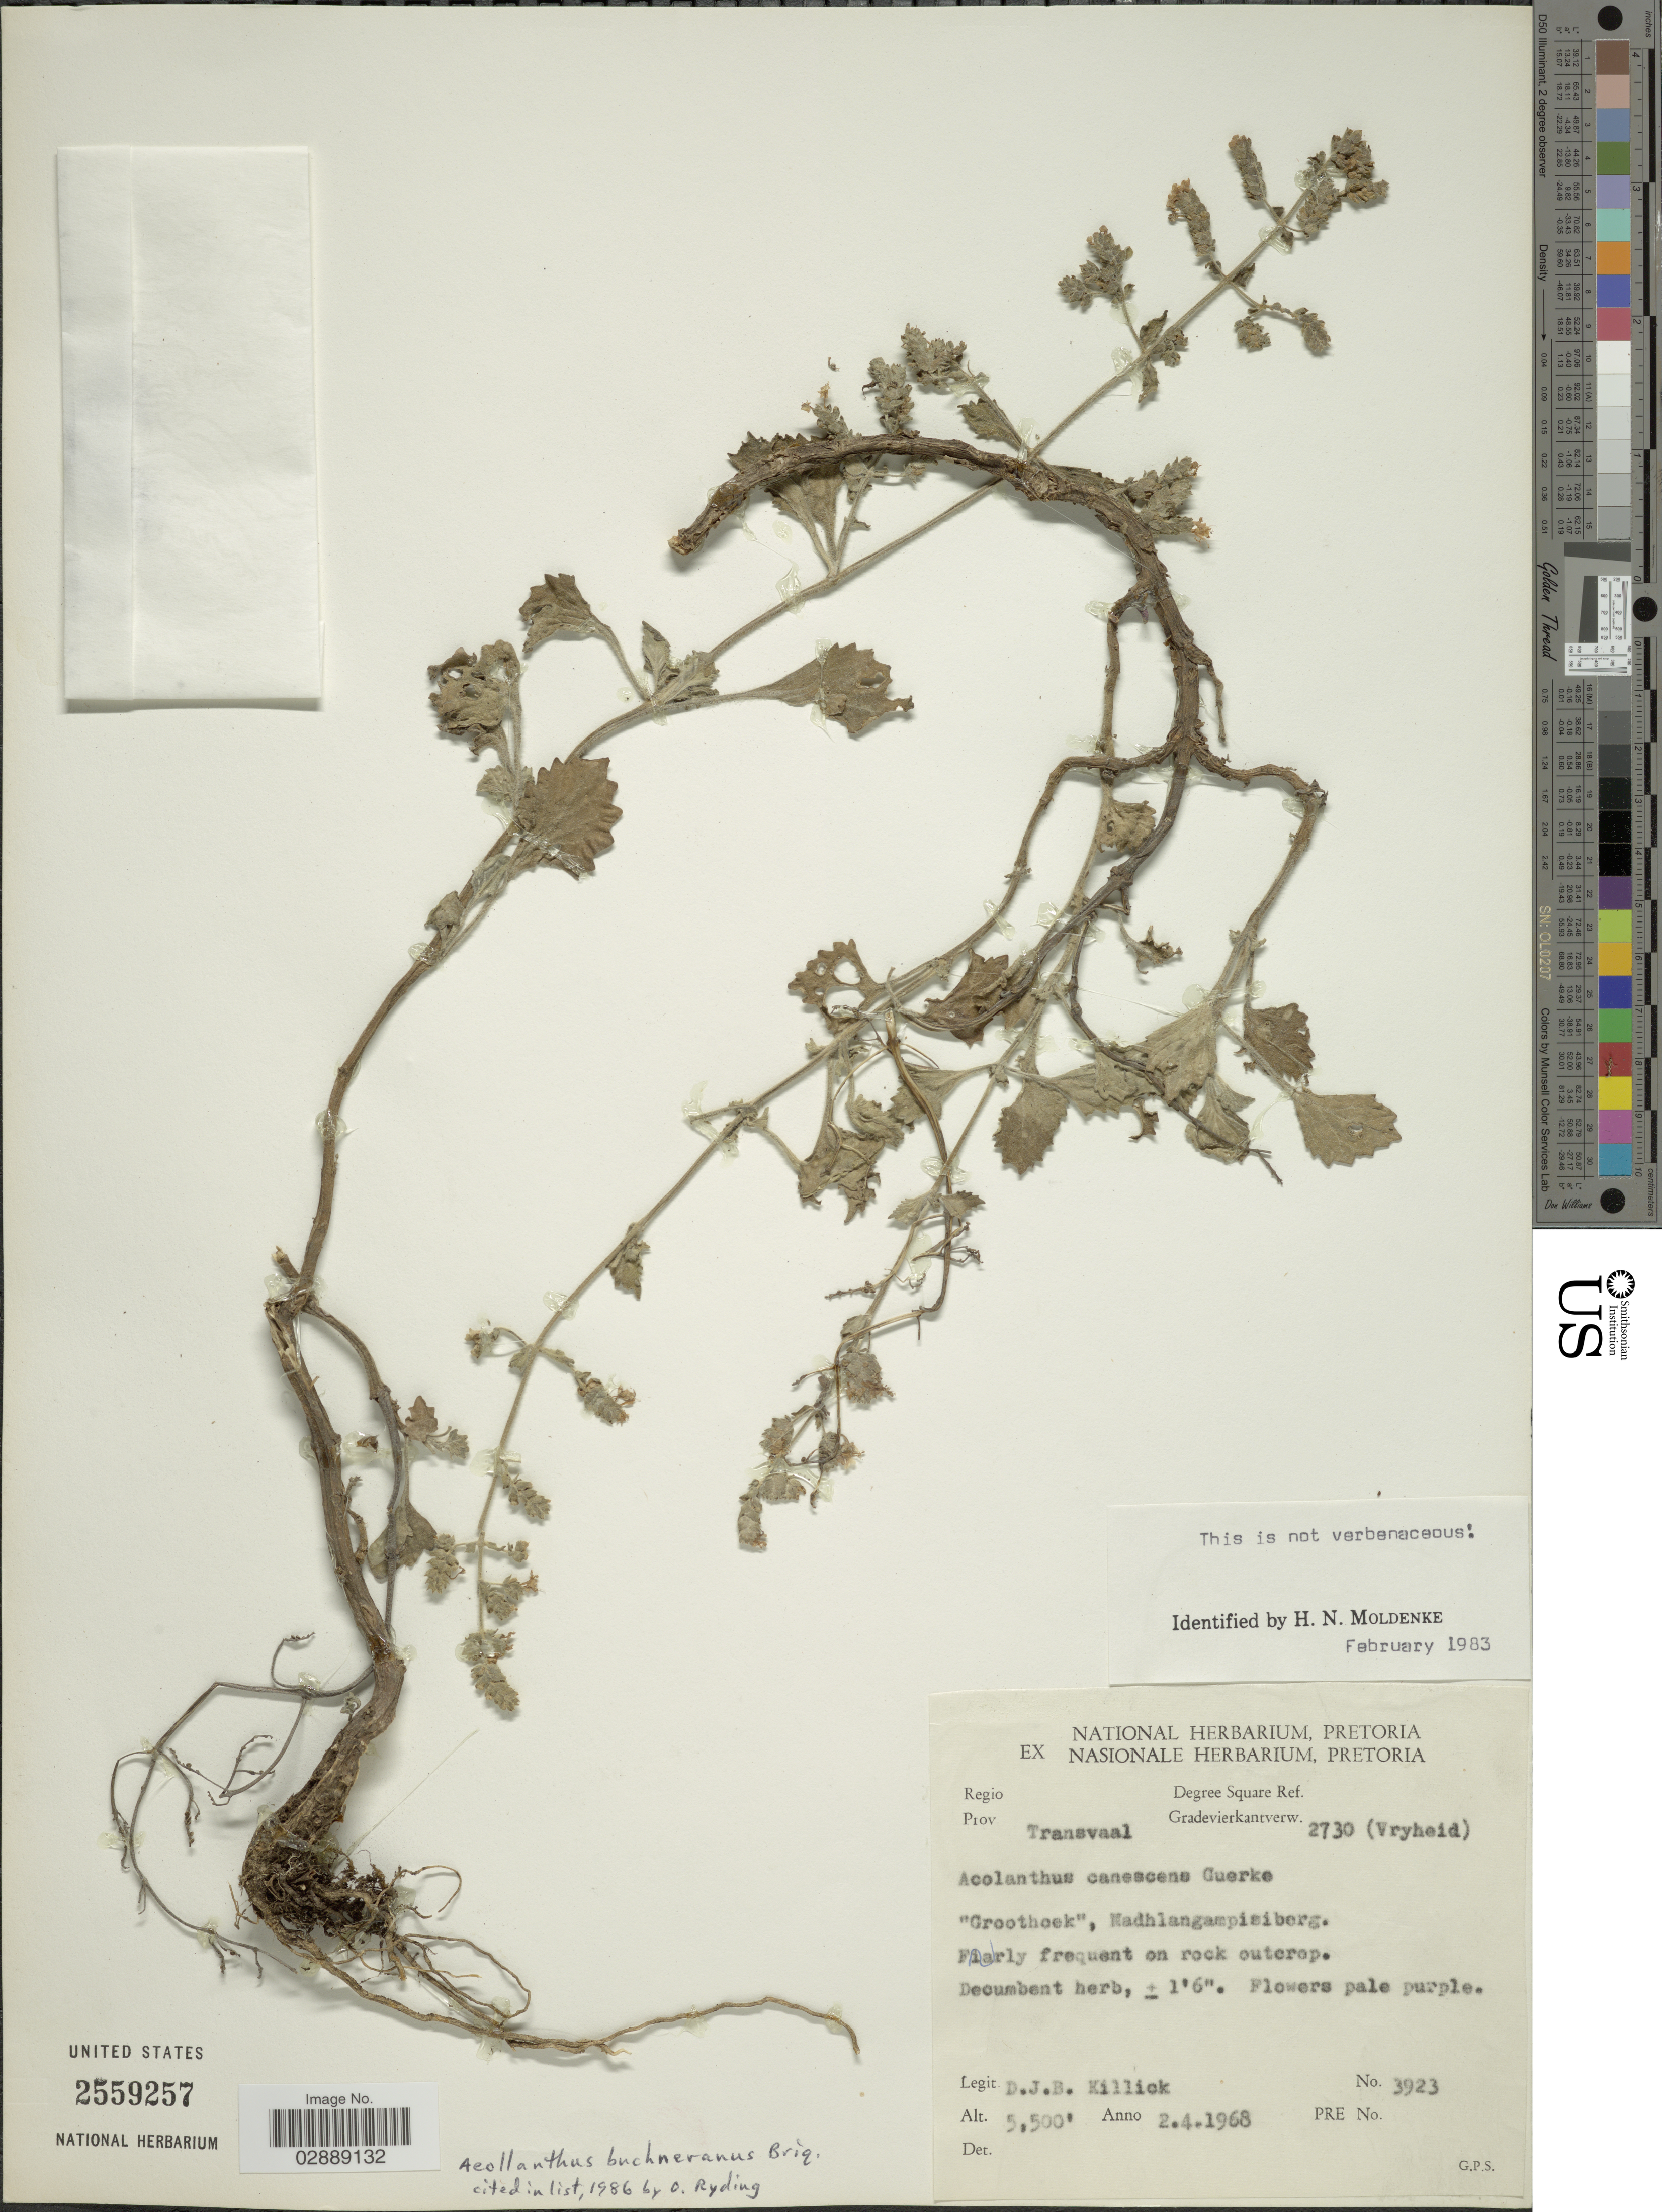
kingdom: Plantae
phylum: Tracheophyta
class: Magnoliopsida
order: Lamiales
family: Lamiaceae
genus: Aeollanthus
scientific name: Aeollanthus buchnerianus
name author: Briq.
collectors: D. Killick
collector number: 3923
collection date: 1968-04-02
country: South Africa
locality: Regio Prov. Transvaal. Degree Square Ref. 2730 (Vryheid). "Groothoek", Nadhlangampisiberg.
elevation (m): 1676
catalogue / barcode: US 2559257